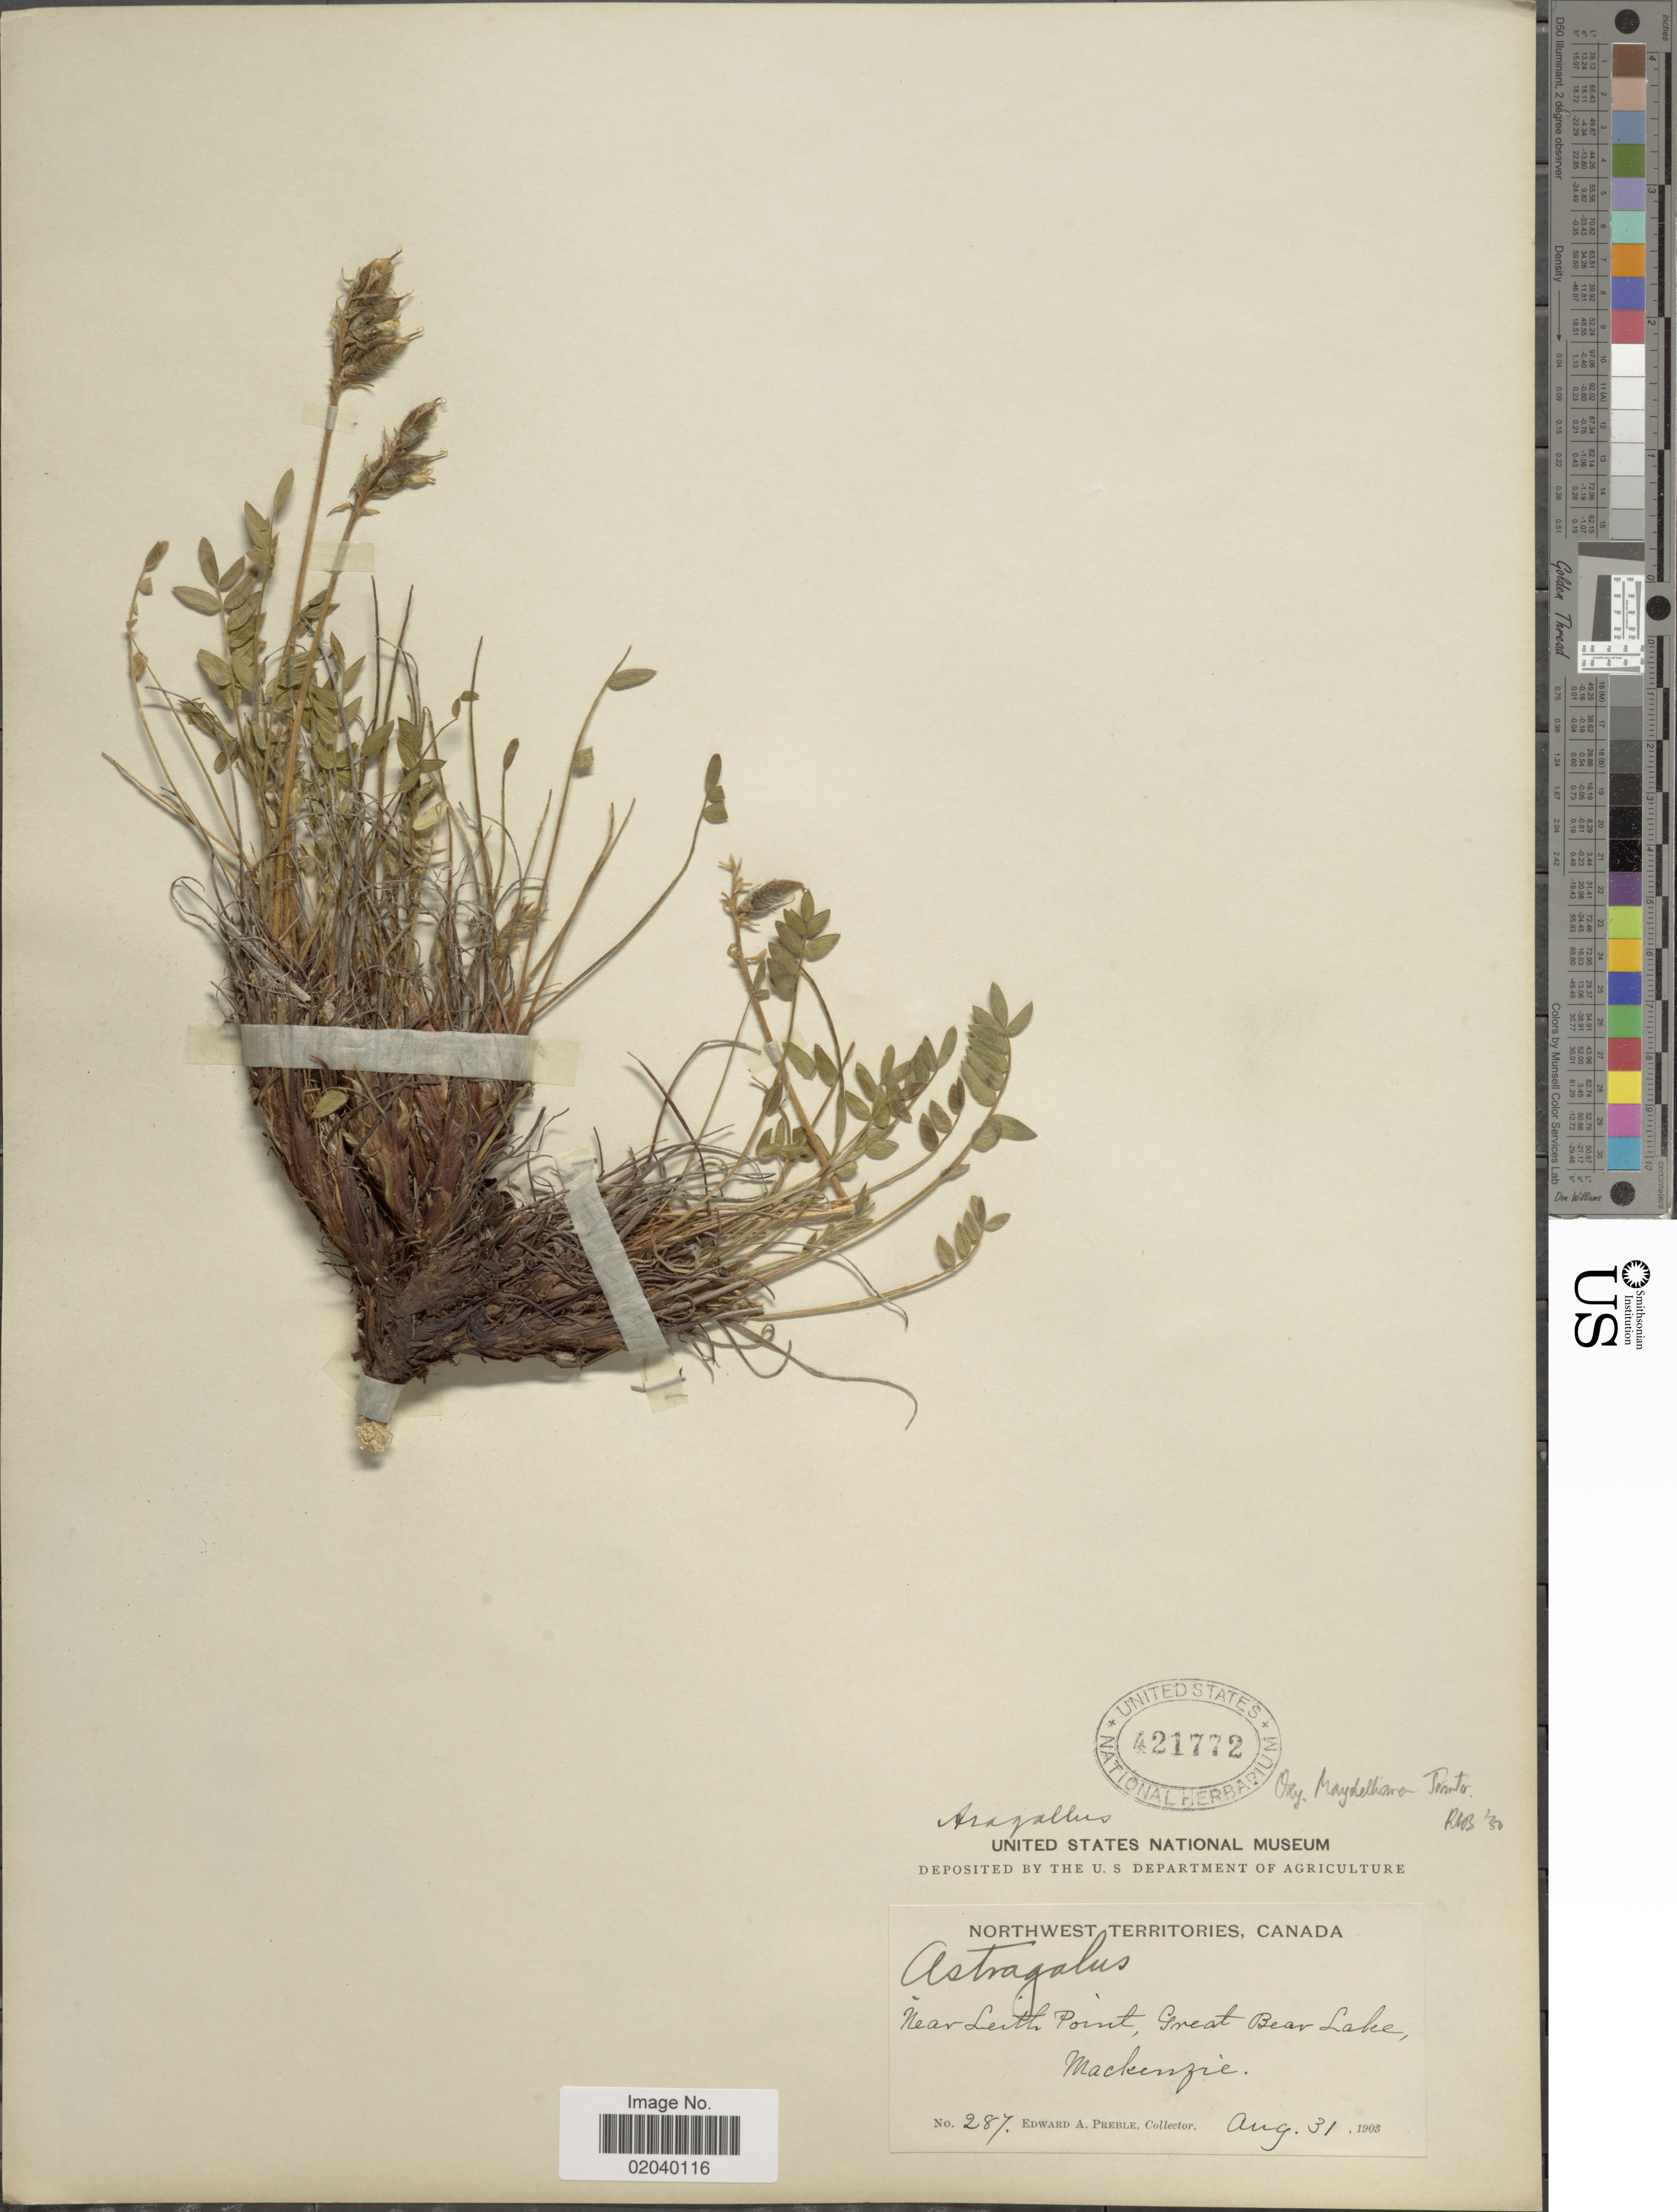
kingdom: Plantae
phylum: Tracheophyta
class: Magnoliopsida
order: Fabales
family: Fabaceae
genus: Oxytropis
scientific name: Oxytropis maydelliana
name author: Trautv.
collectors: E. Preble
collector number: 287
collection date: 1903-08-31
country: Canada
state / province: Northwest Territories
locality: Near Leith Point, Great Bear Lake, Mackenzie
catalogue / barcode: US 421772